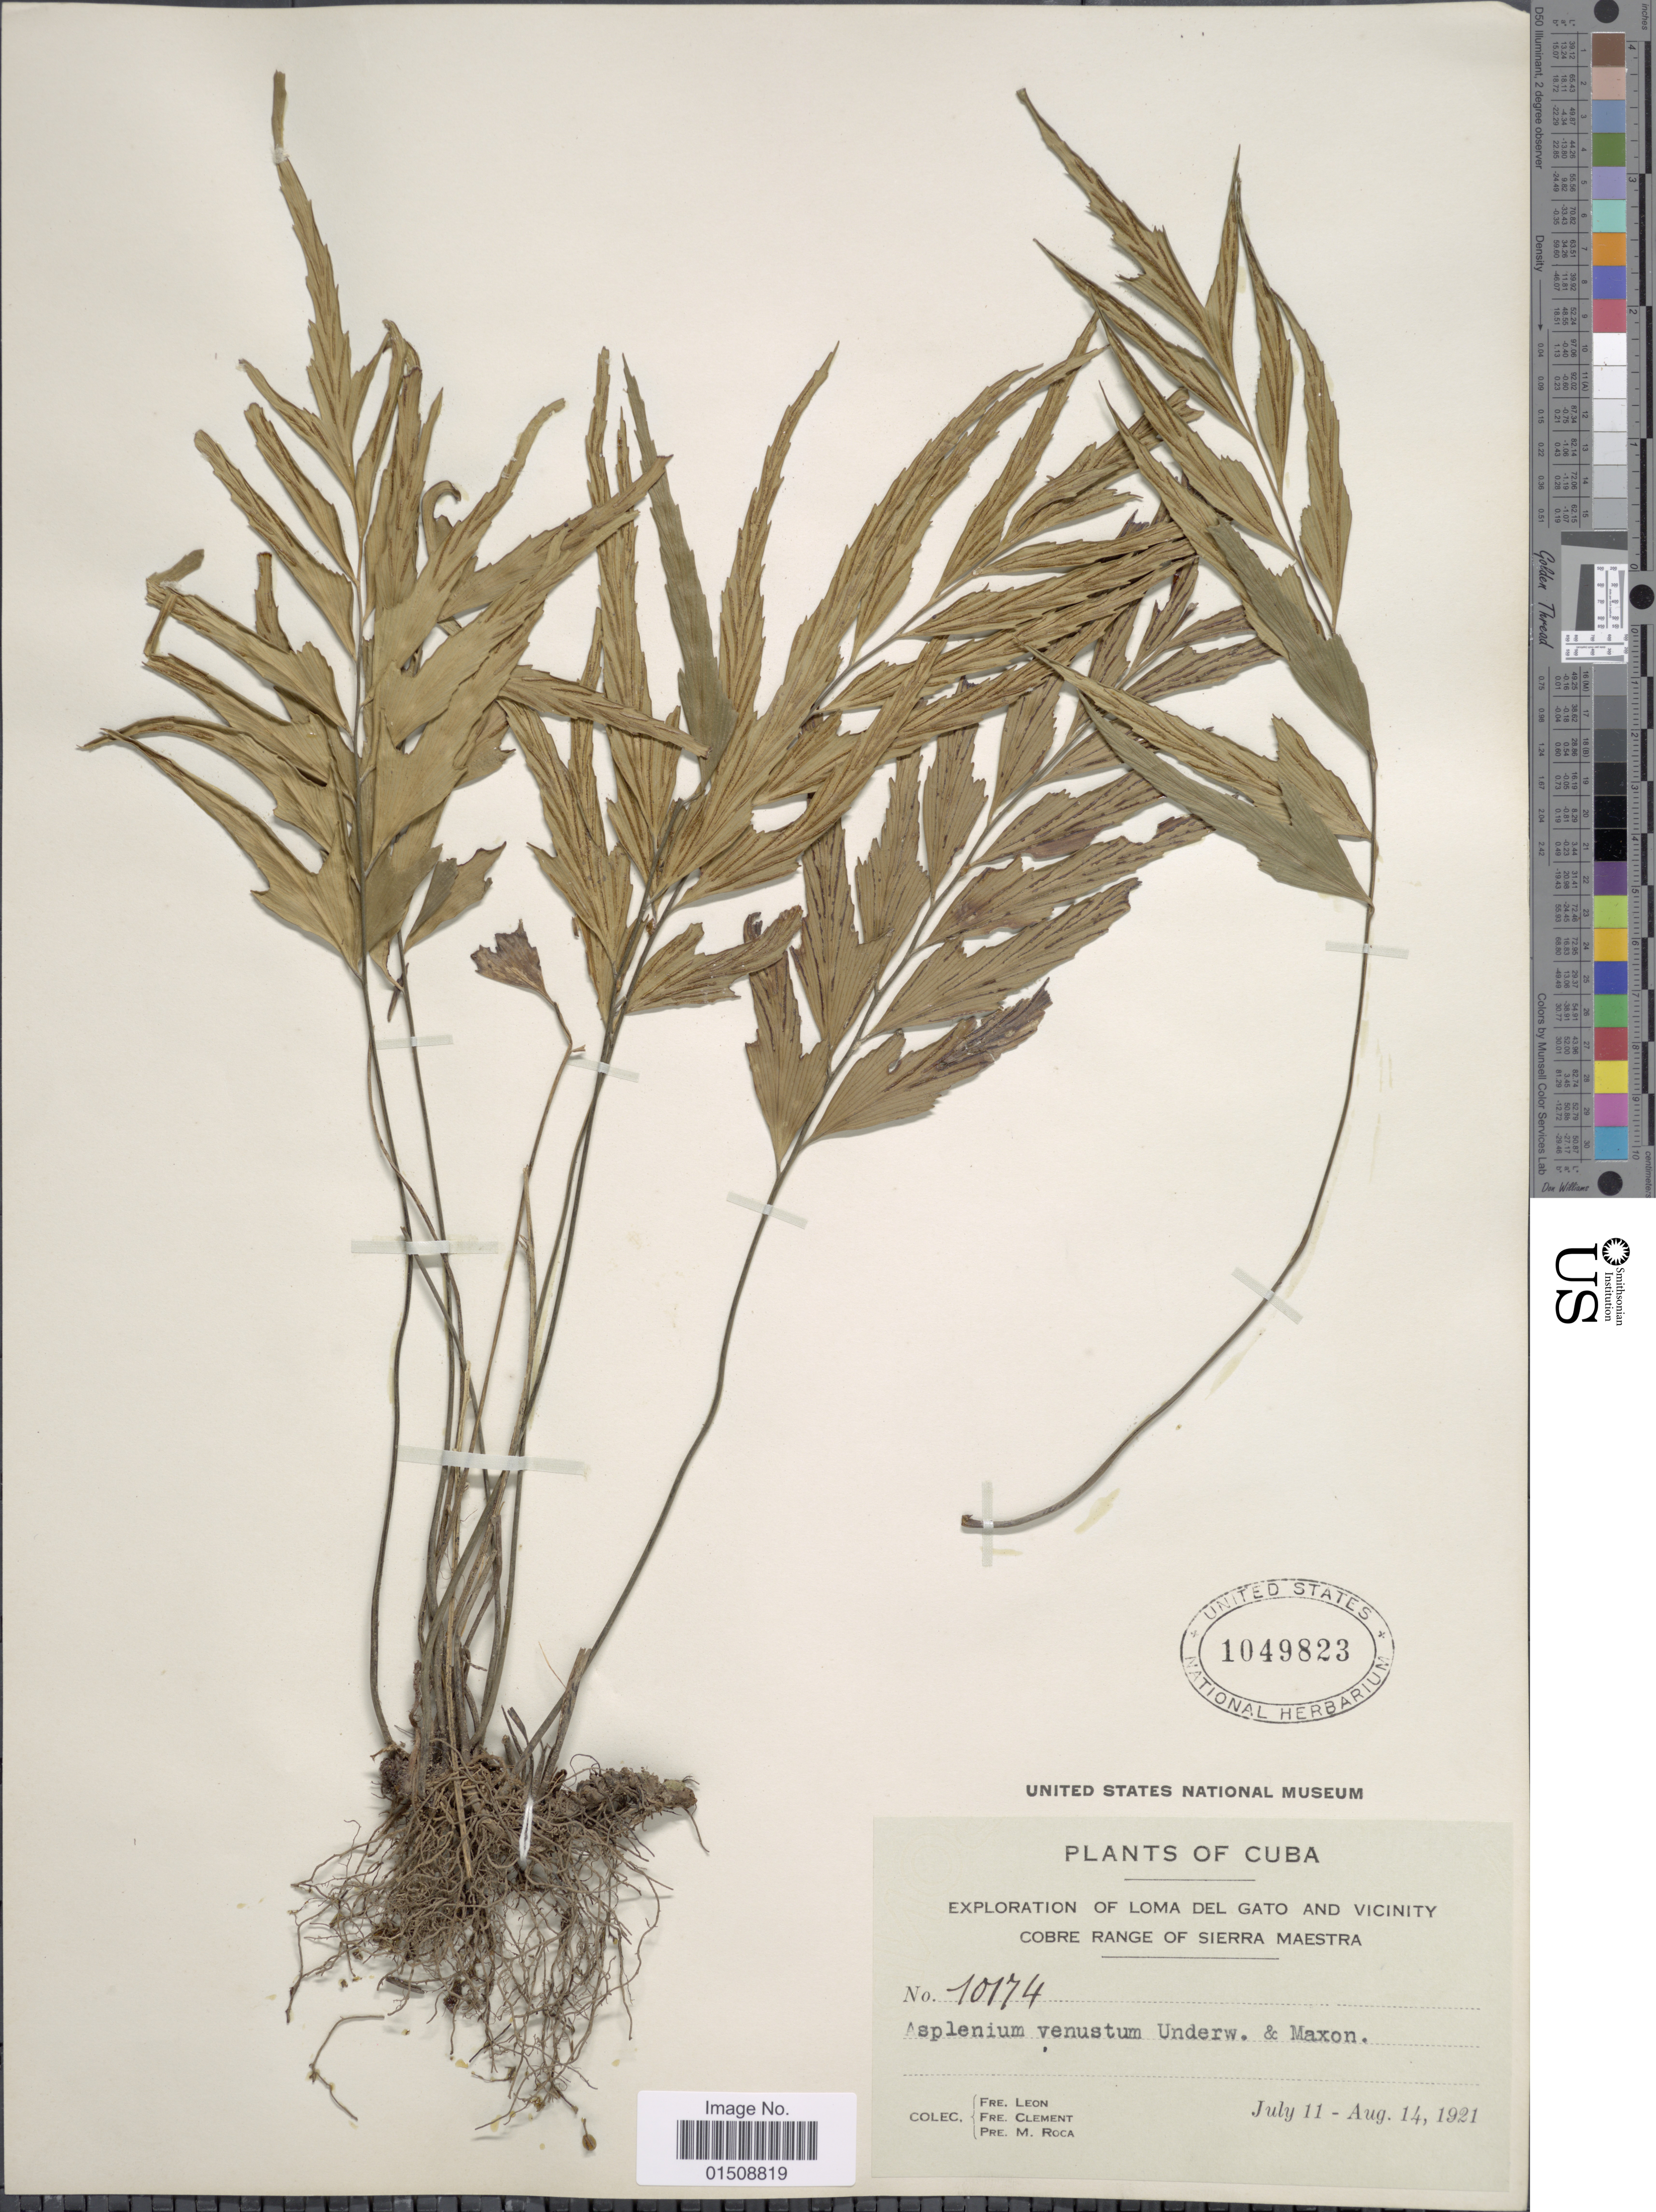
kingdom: Plantae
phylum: Tracheophyta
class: Polypodiopsida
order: Polypodiales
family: Aspleniaceae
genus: Asplenium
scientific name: Asplenium erosum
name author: L.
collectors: Bro. León, B. Clement & M. Roca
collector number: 10174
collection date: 1921-07-11/1921-08-14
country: Cuba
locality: Loma del Gato and vicinity, cobre range of Sierra Maestra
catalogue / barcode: US 1049823